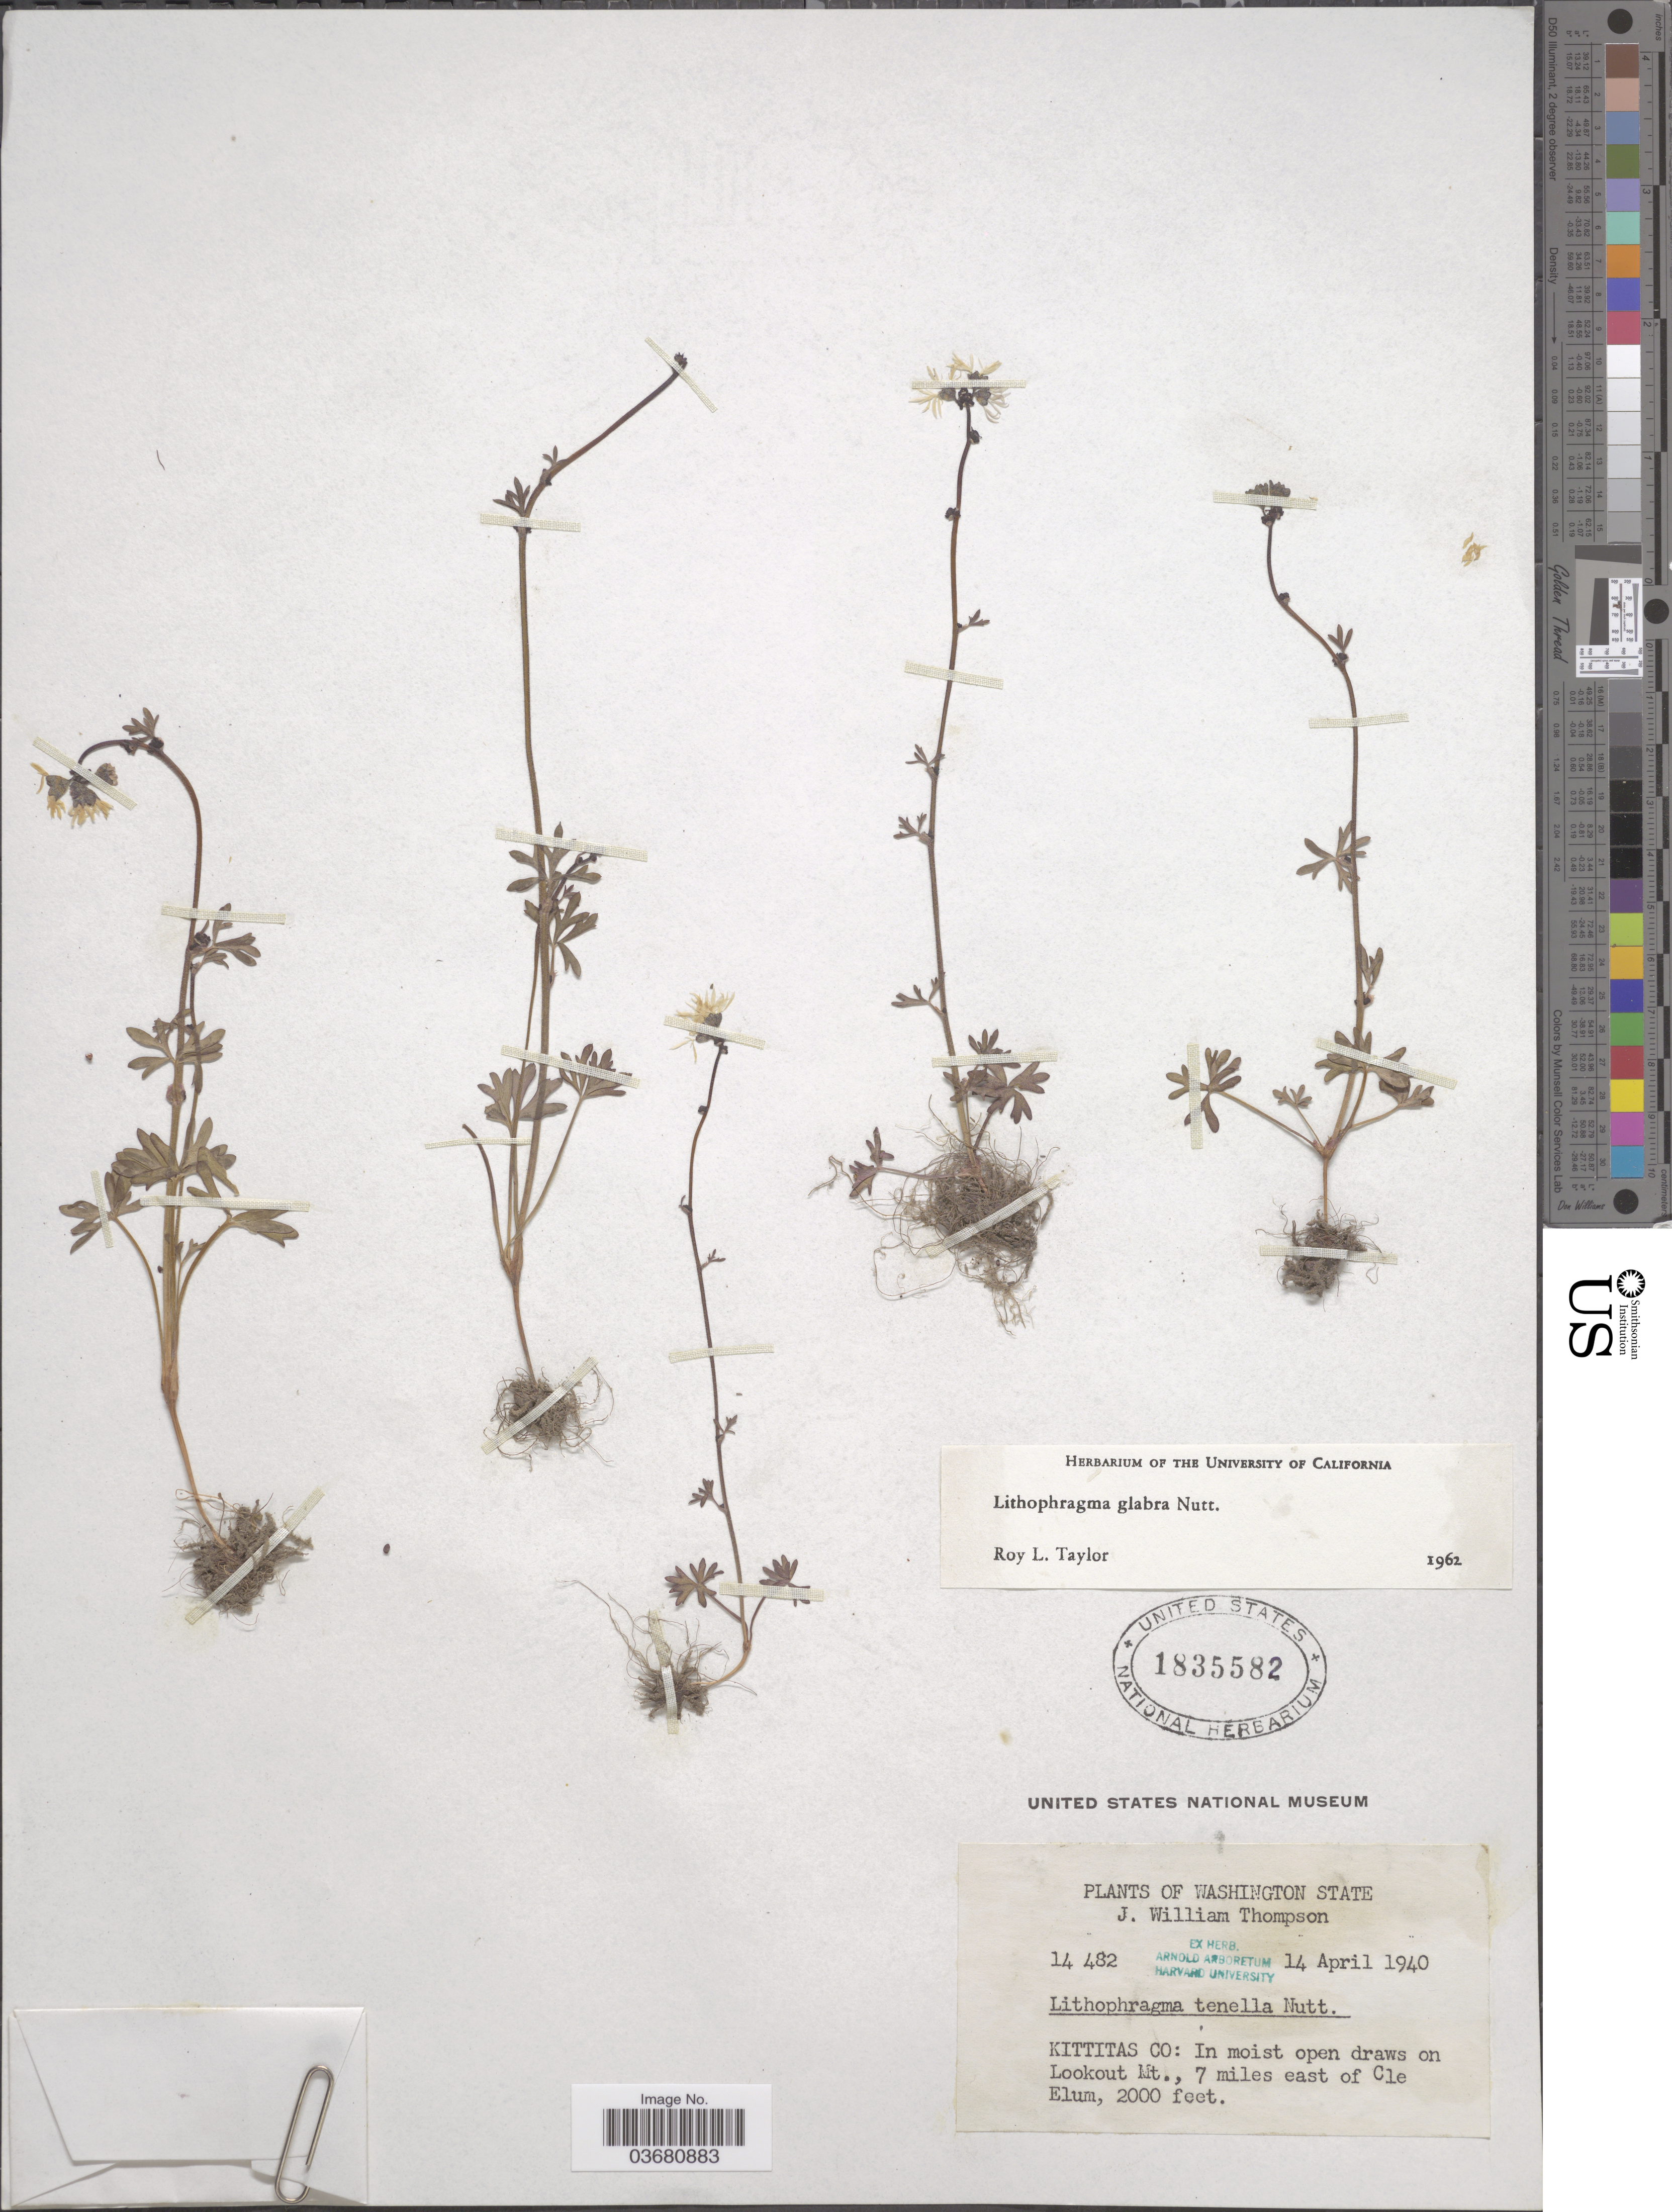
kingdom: Plantae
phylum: Tracheophyta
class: Magnoliopsida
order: Saxifragales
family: Saxifragaceae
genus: Lithophragma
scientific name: Lithophragma glabrum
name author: Nutt.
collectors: J. W. Thompson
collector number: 14482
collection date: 1940-04-14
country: United States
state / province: Washington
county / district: Kittitas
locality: Kittitas Co: In moist open draws on Lookout Mt., 7 miles east of Cle Elum.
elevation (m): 610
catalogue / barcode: US 1835582